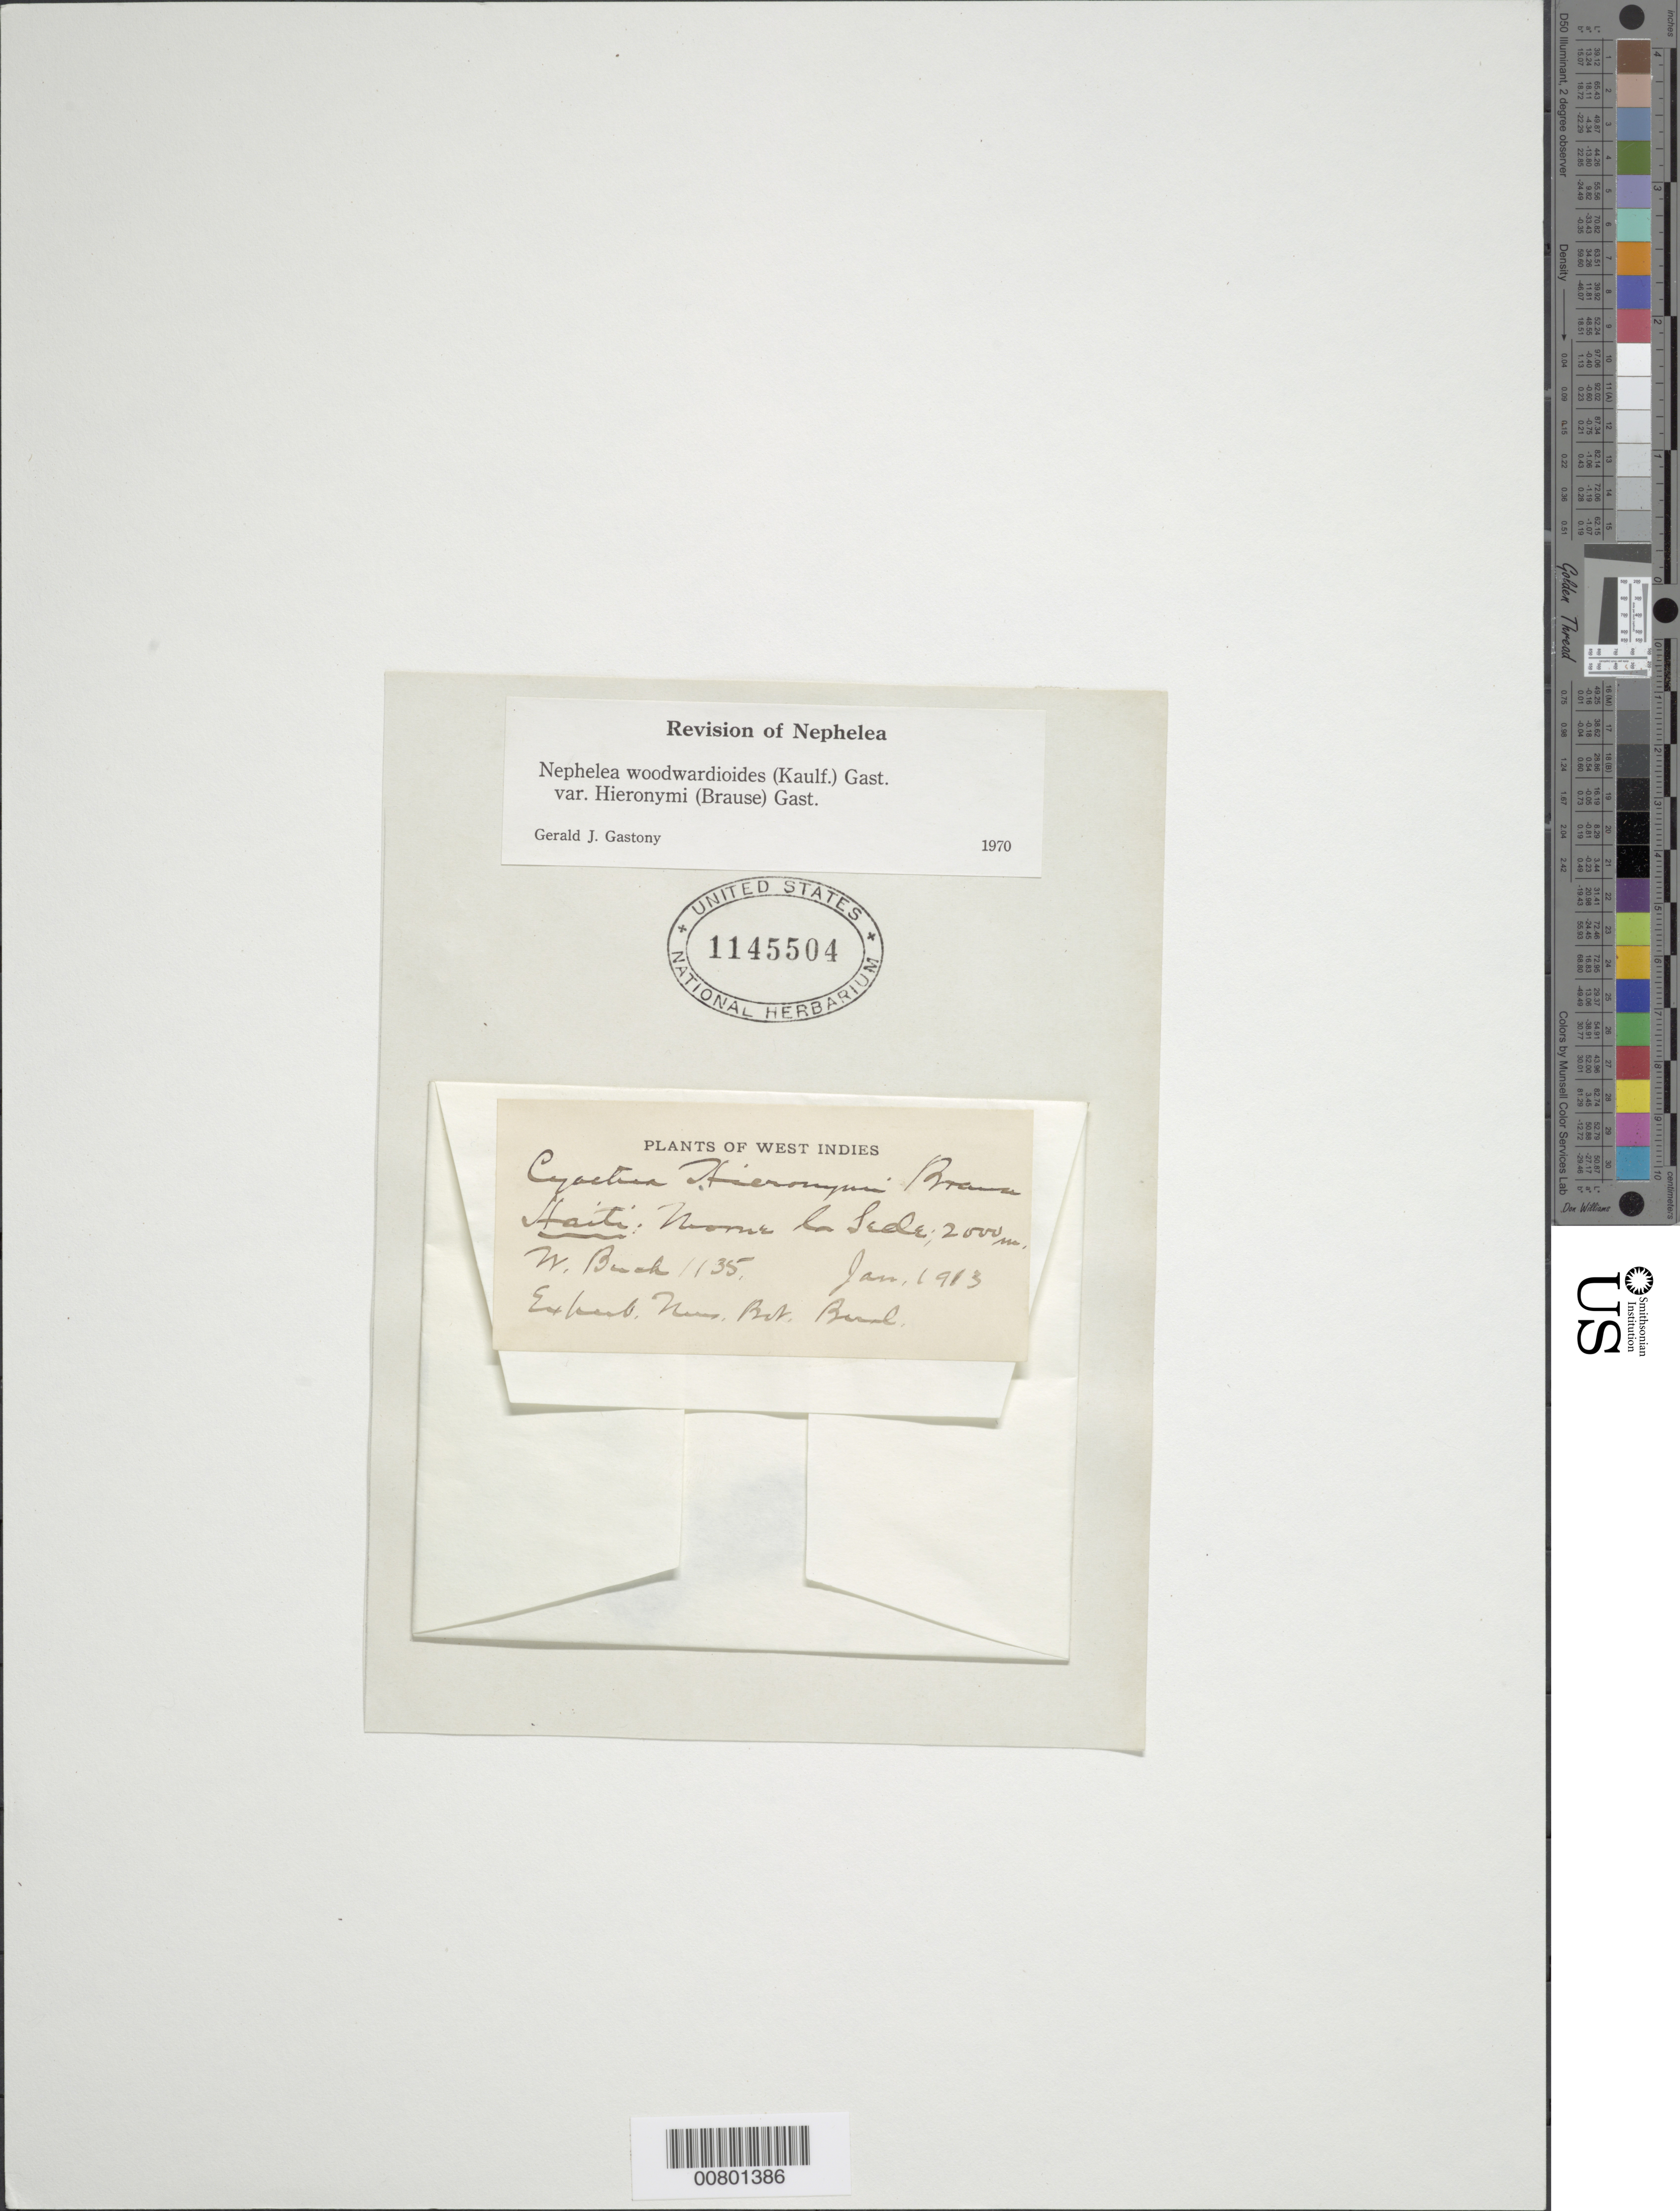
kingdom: Plantae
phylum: Tracheophyta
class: Polypodiopsida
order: Cyatheales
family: Cyatheaceae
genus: Alsophila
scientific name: Alsophila woodwardioides var. hieronymii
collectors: W. Buch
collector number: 1135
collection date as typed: Jan 1913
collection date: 1913-01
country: Haiti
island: Hispaniola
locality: Morne la Selle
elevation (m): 2000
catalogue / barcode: US 1145504